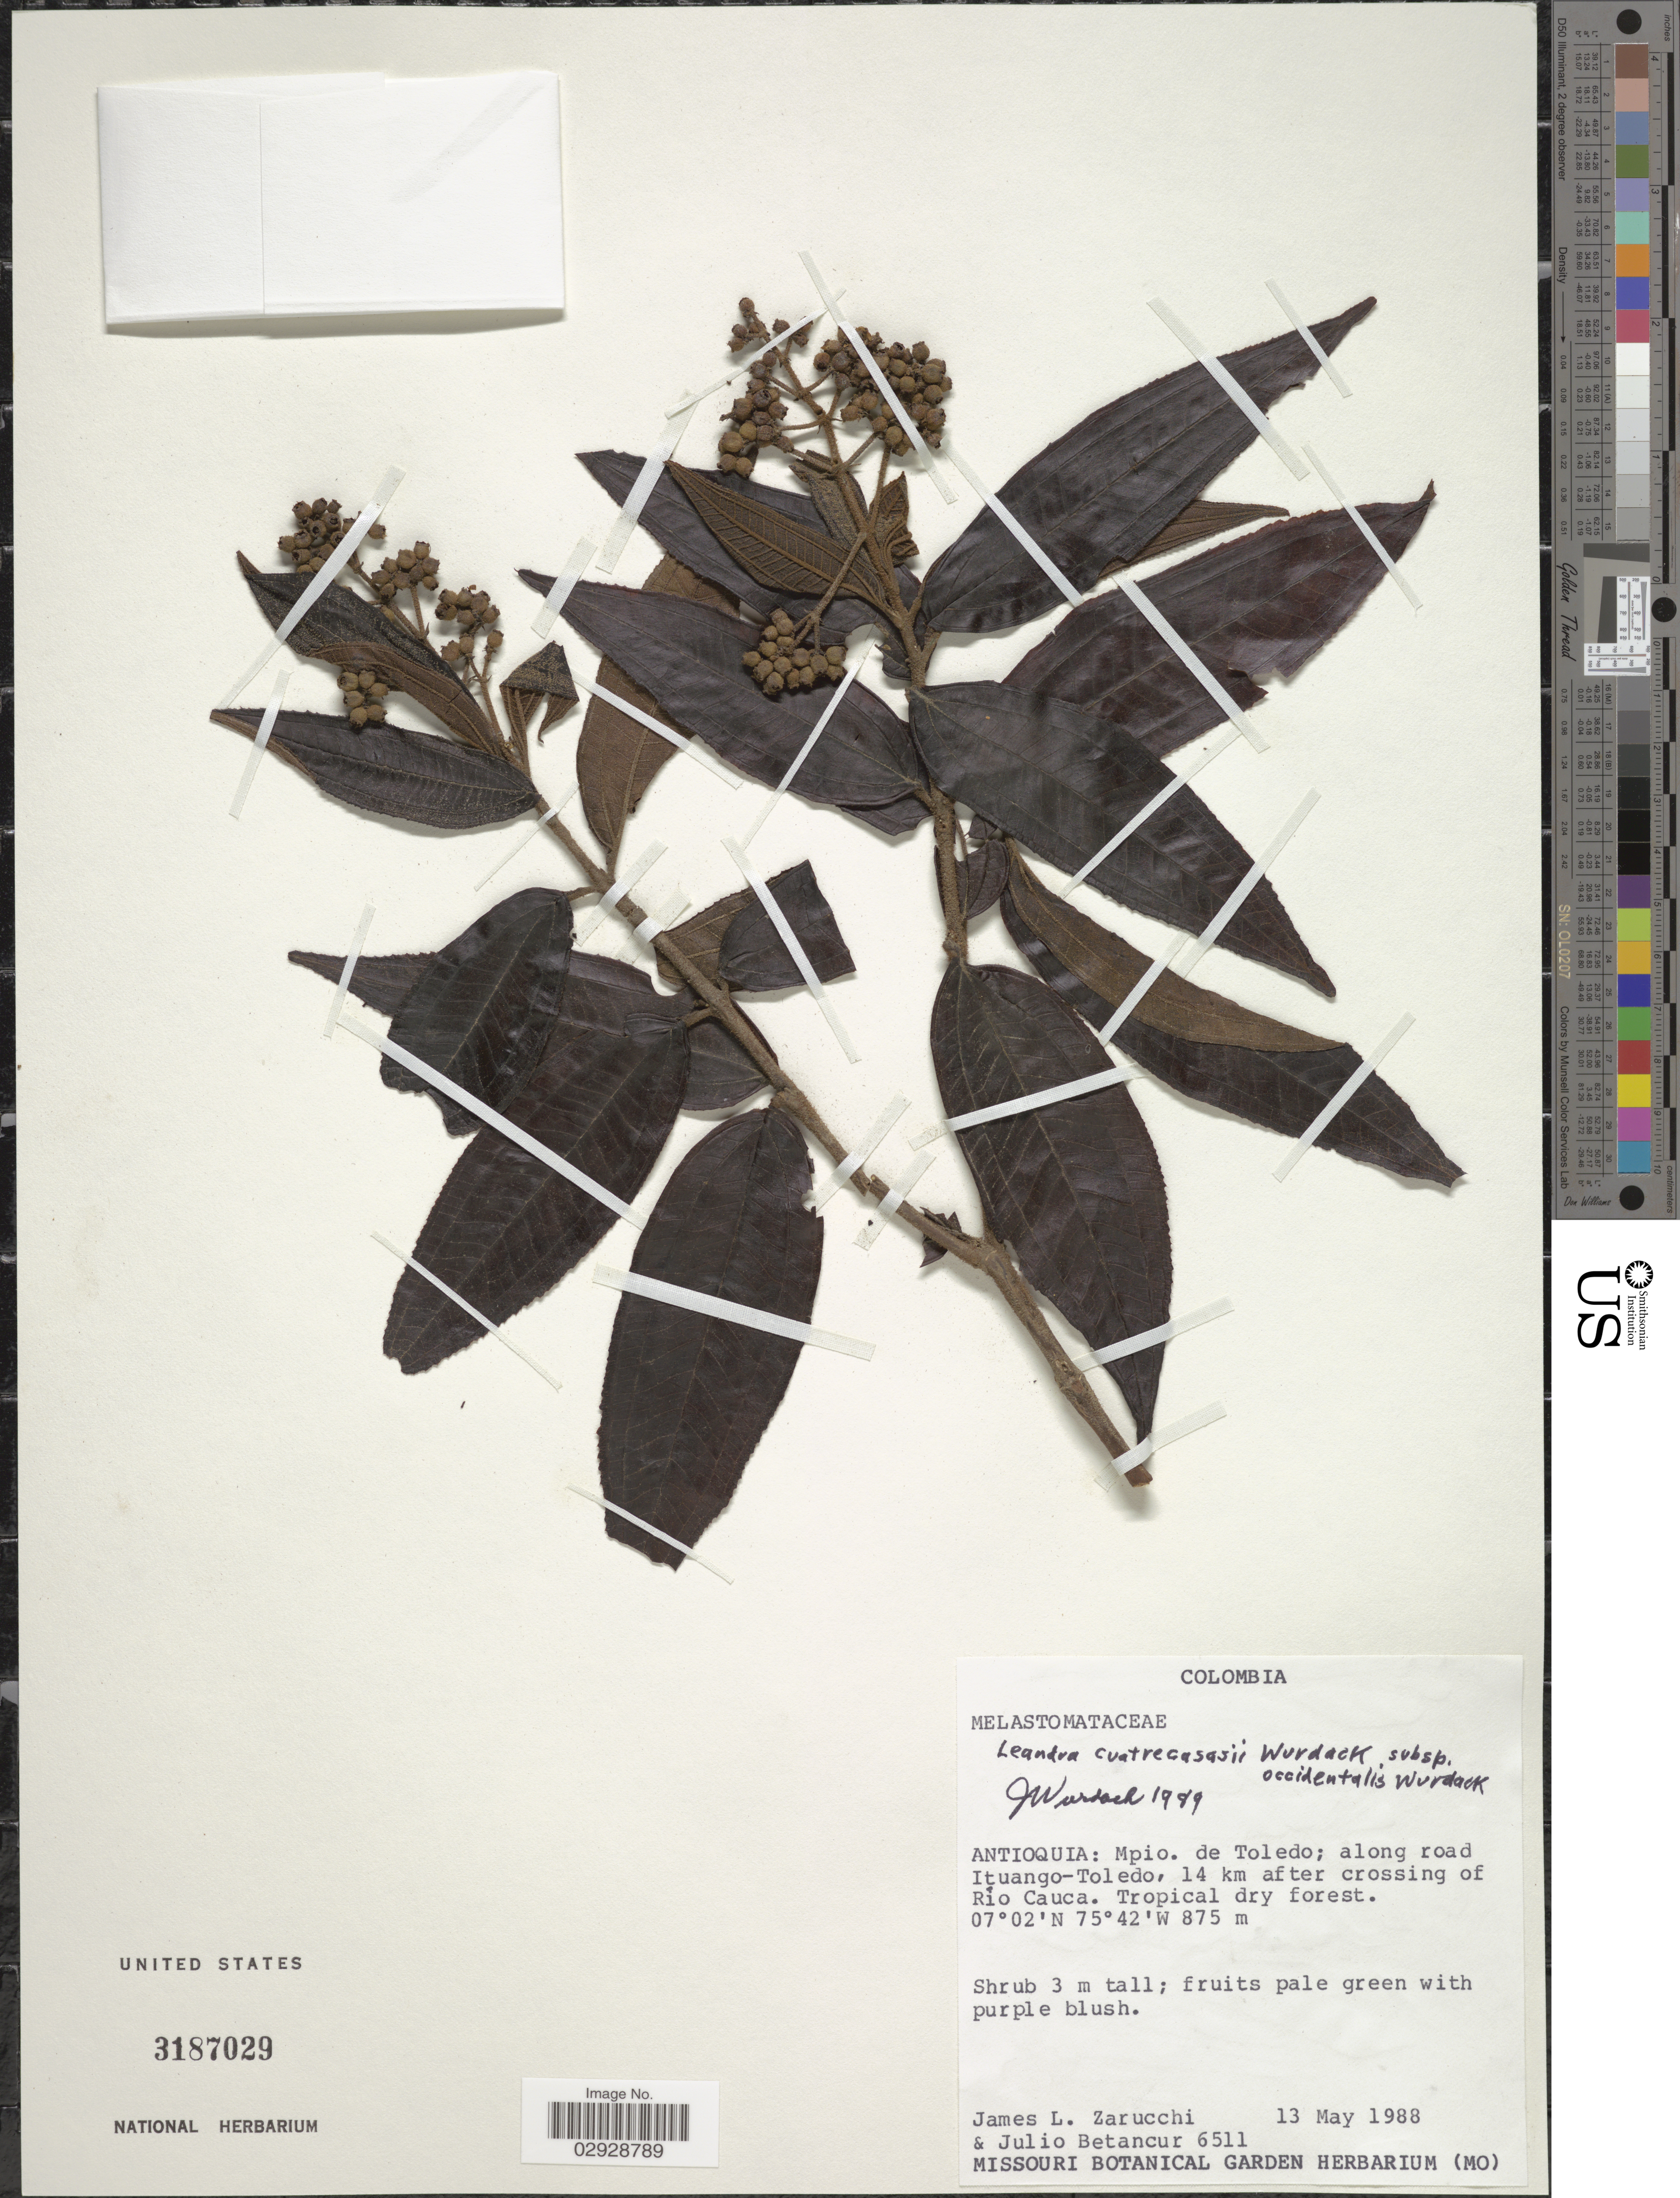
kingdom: Plantae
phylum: Tracheophyta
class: Magnoliopsida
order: Myrtales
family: Melastomataceae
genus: Leandra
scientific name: Leandra cuatrecasasii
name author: Wurdack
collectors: J. L. Zarucchi & J. Betancur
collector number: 6511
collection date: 1988-05-13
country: Colombia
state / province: Antioquia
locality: Mpio. de Toledo; along road Ituango-Toledo, 14 km after crossing of Río Cauca.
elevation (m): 875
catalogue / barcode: US 3187029